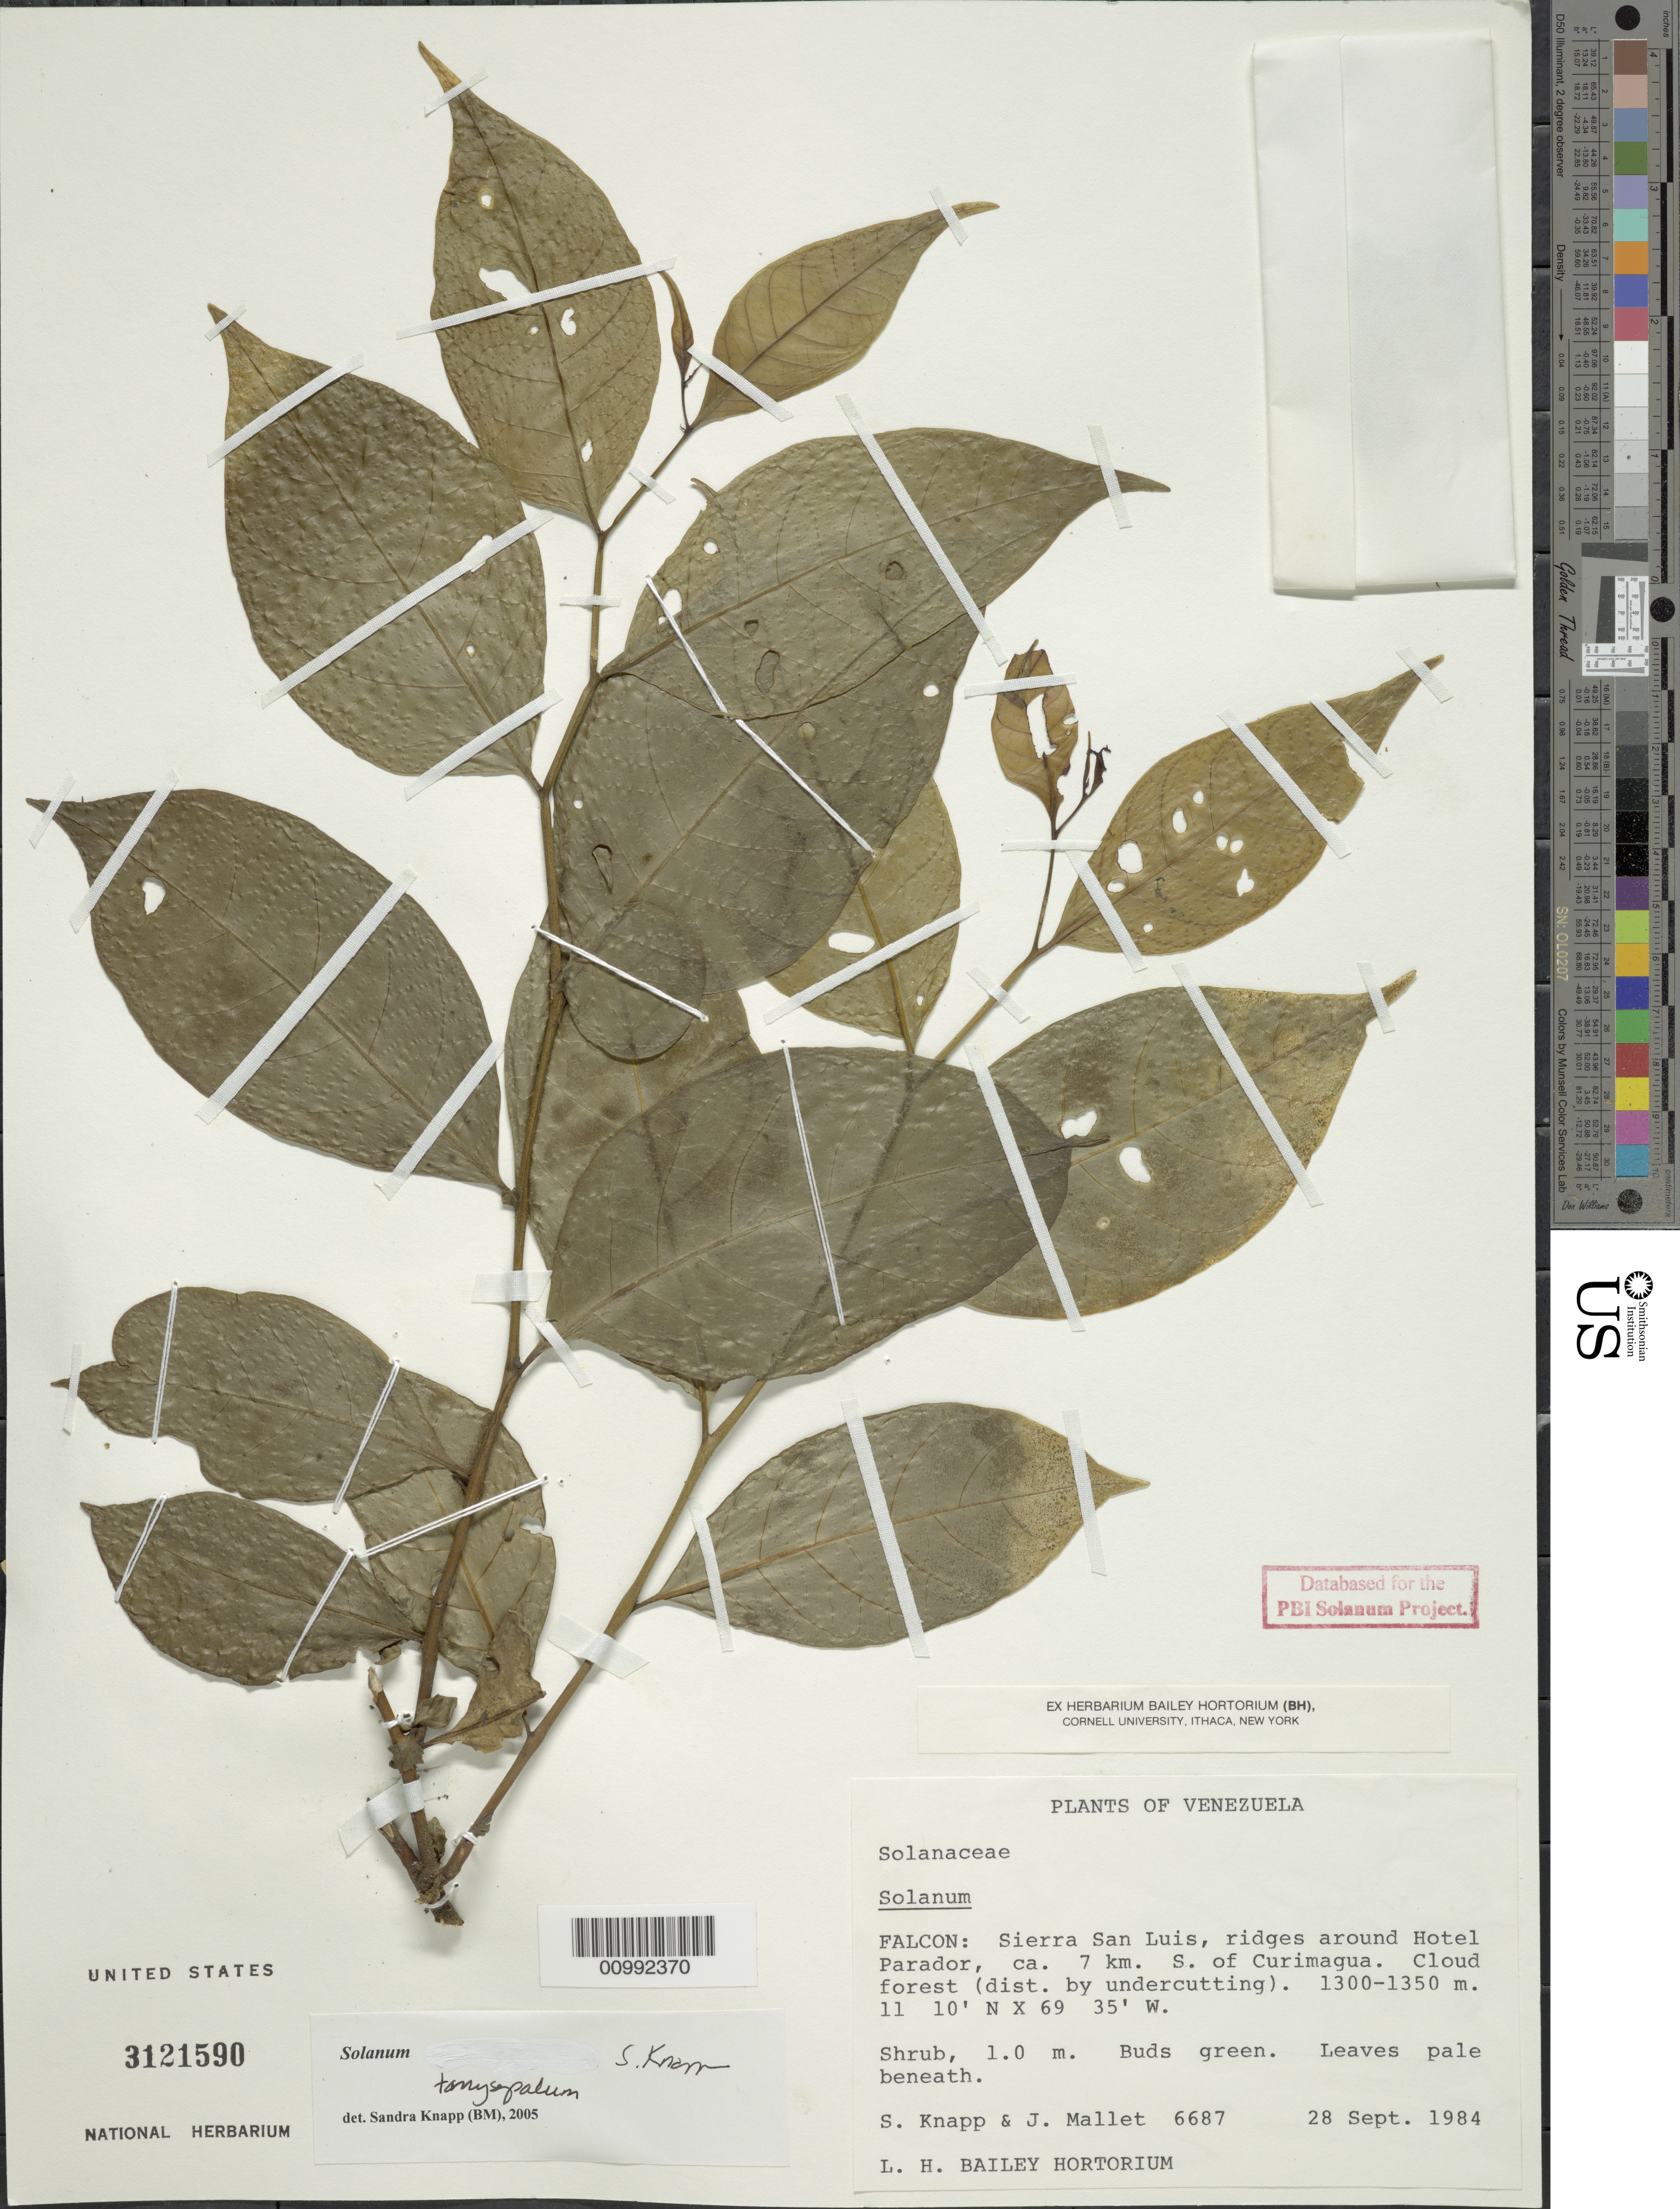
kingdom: Plantae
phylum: Tracheophyta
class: Magnoliopsida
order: Solanales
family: Solanaceae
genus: Solanum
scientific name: Solanum tanysepalum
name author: S. Knapp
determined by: Knapp, S. D.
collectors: S. Knapp & J. Mallet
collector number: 6687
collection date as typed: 28 Sep 1984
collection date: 1984-09-28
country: Venezuela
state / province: Falcón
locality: Sierra San Luis, ridges around Hotel Parador, ca. 7 km S of Curimagua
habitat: cloud forest, disturbed by undercutting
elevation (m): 1300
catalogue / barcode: US 3121590